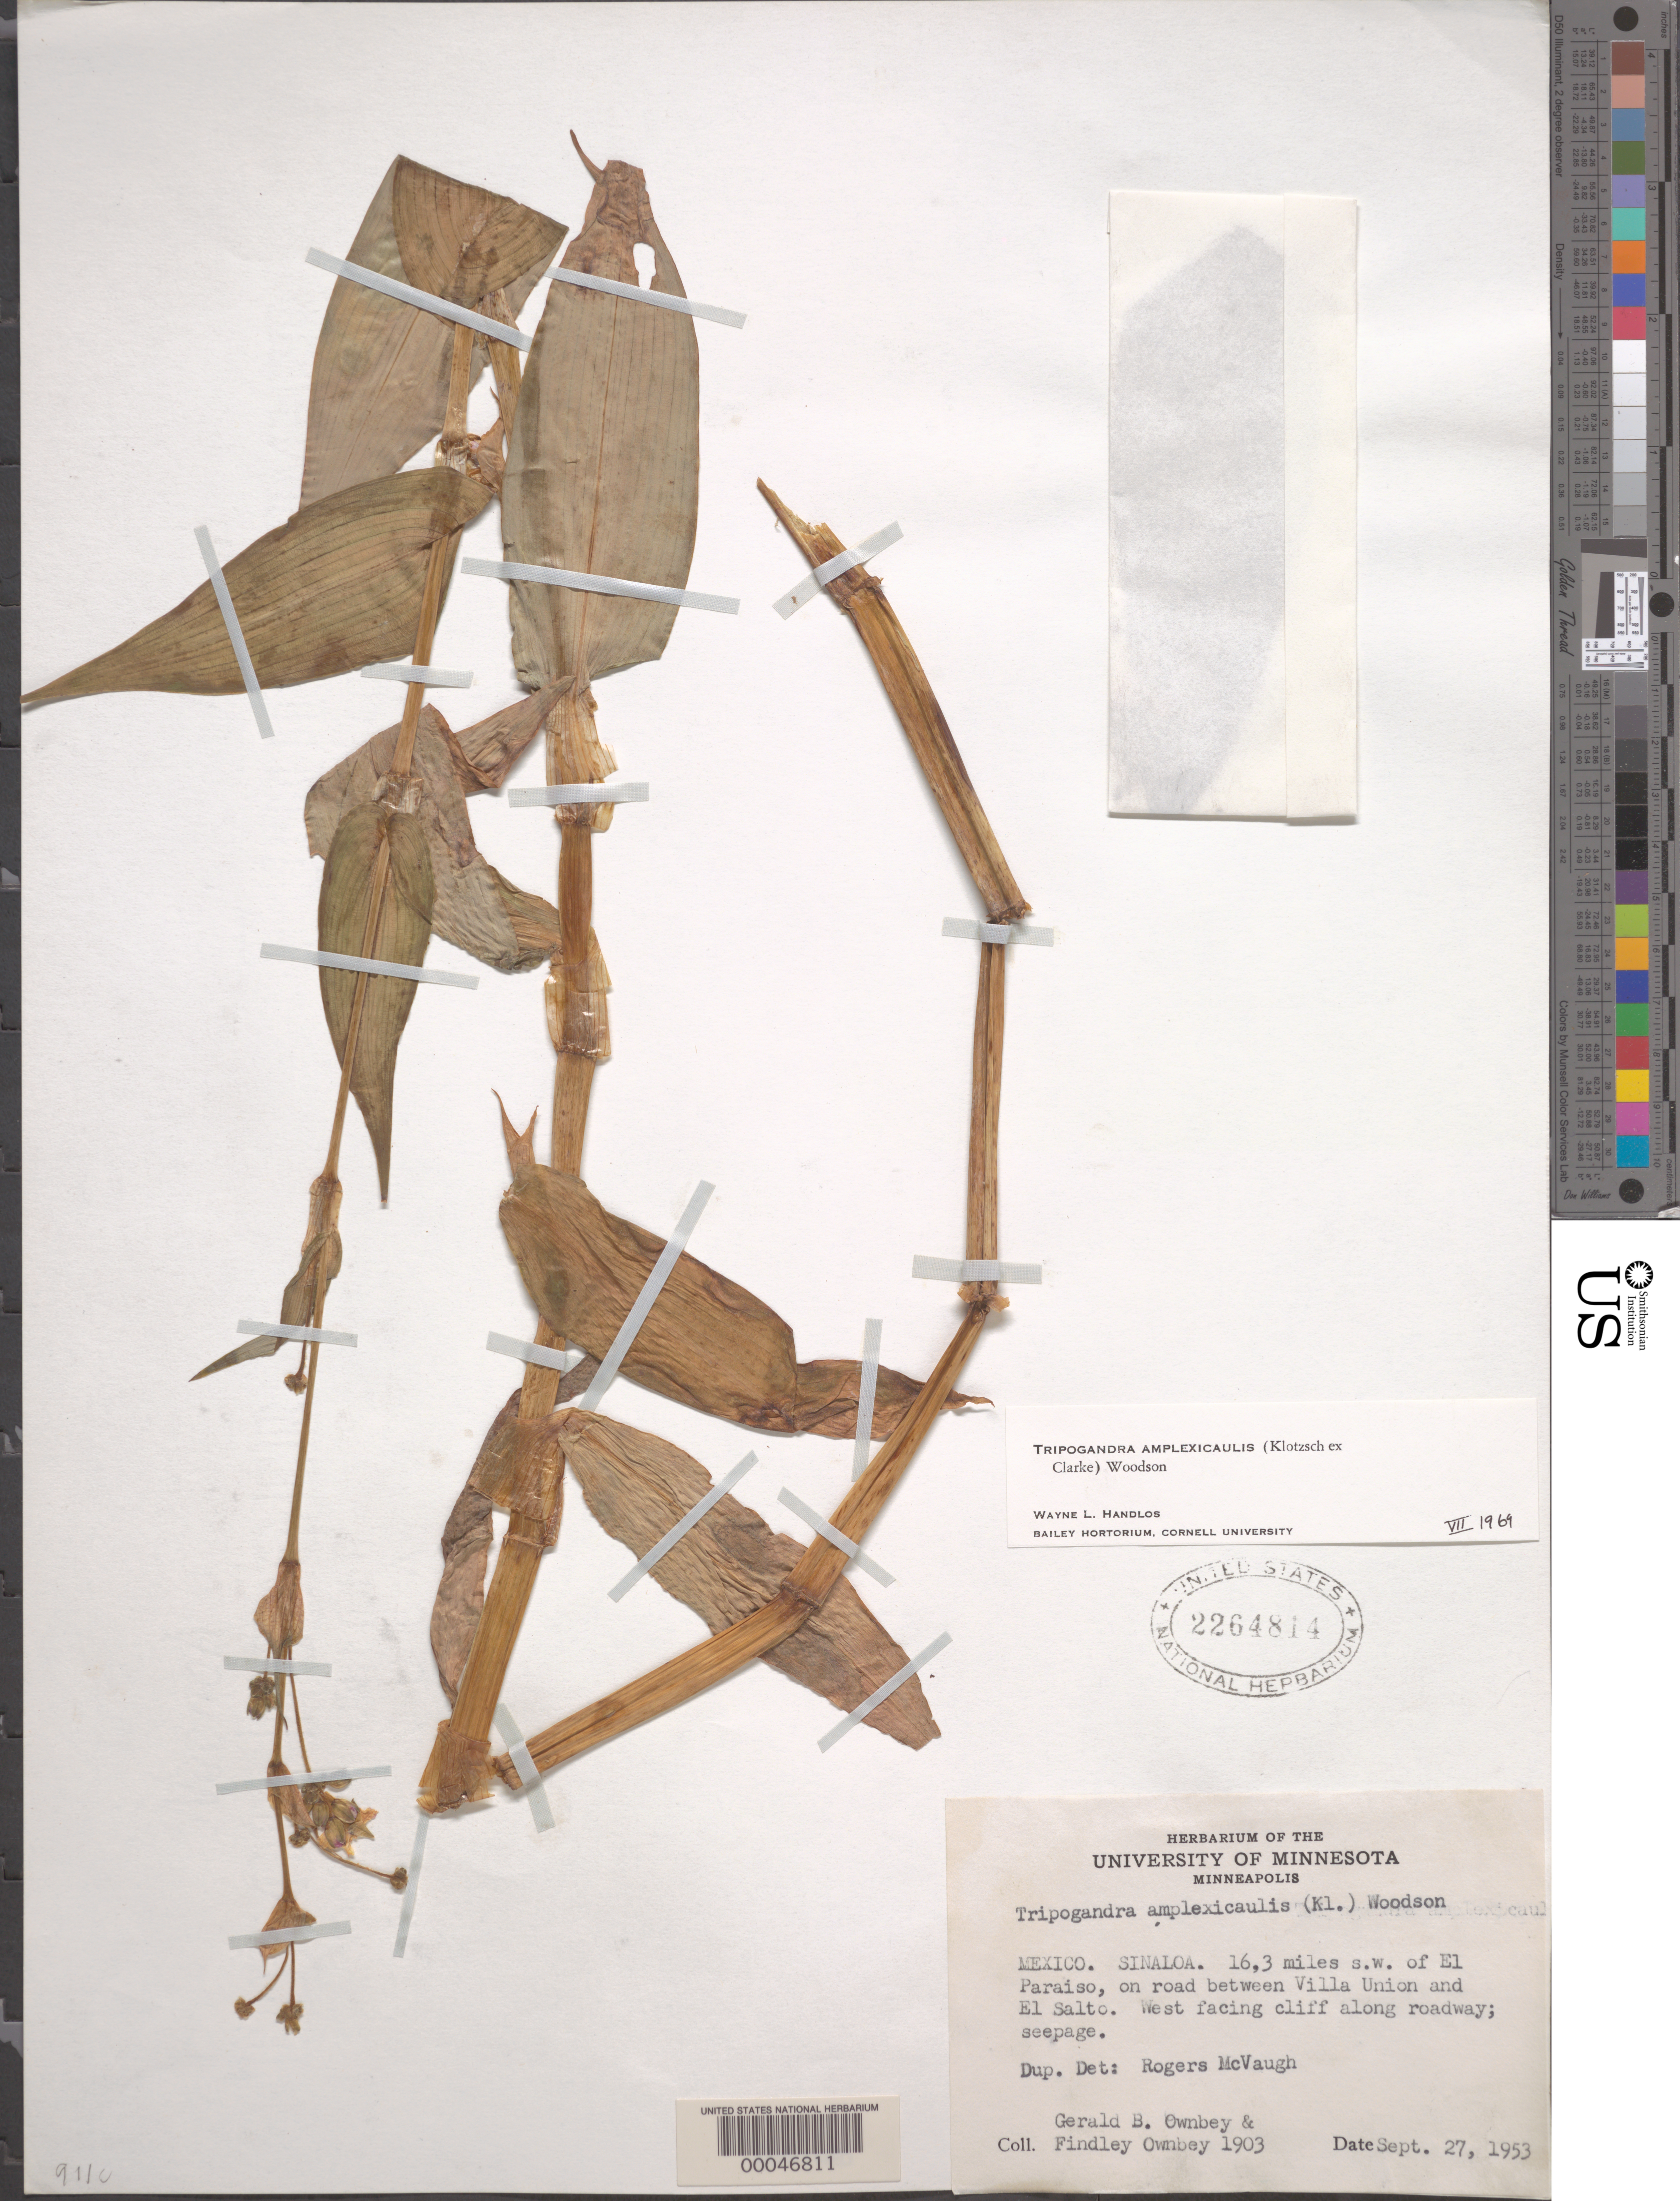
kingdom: Plantae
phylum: Tracheophyta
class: Liliopsida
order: Commelinales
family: Commelinaceae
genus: Tripogandra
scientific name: Tripogandra amplexicaulis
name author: (Klotzsch ex C.B. Clarke) Woodson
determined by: Handlos, W. L.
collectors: G. B. Ownbey & F. Ownbey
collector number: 1903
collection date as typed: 27 Sep 1953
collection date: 1953-09-27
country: Mexico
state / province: Sinaloa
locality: Sw of el paraiso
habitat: West facing cliff, seepage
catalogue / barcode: US 2264814